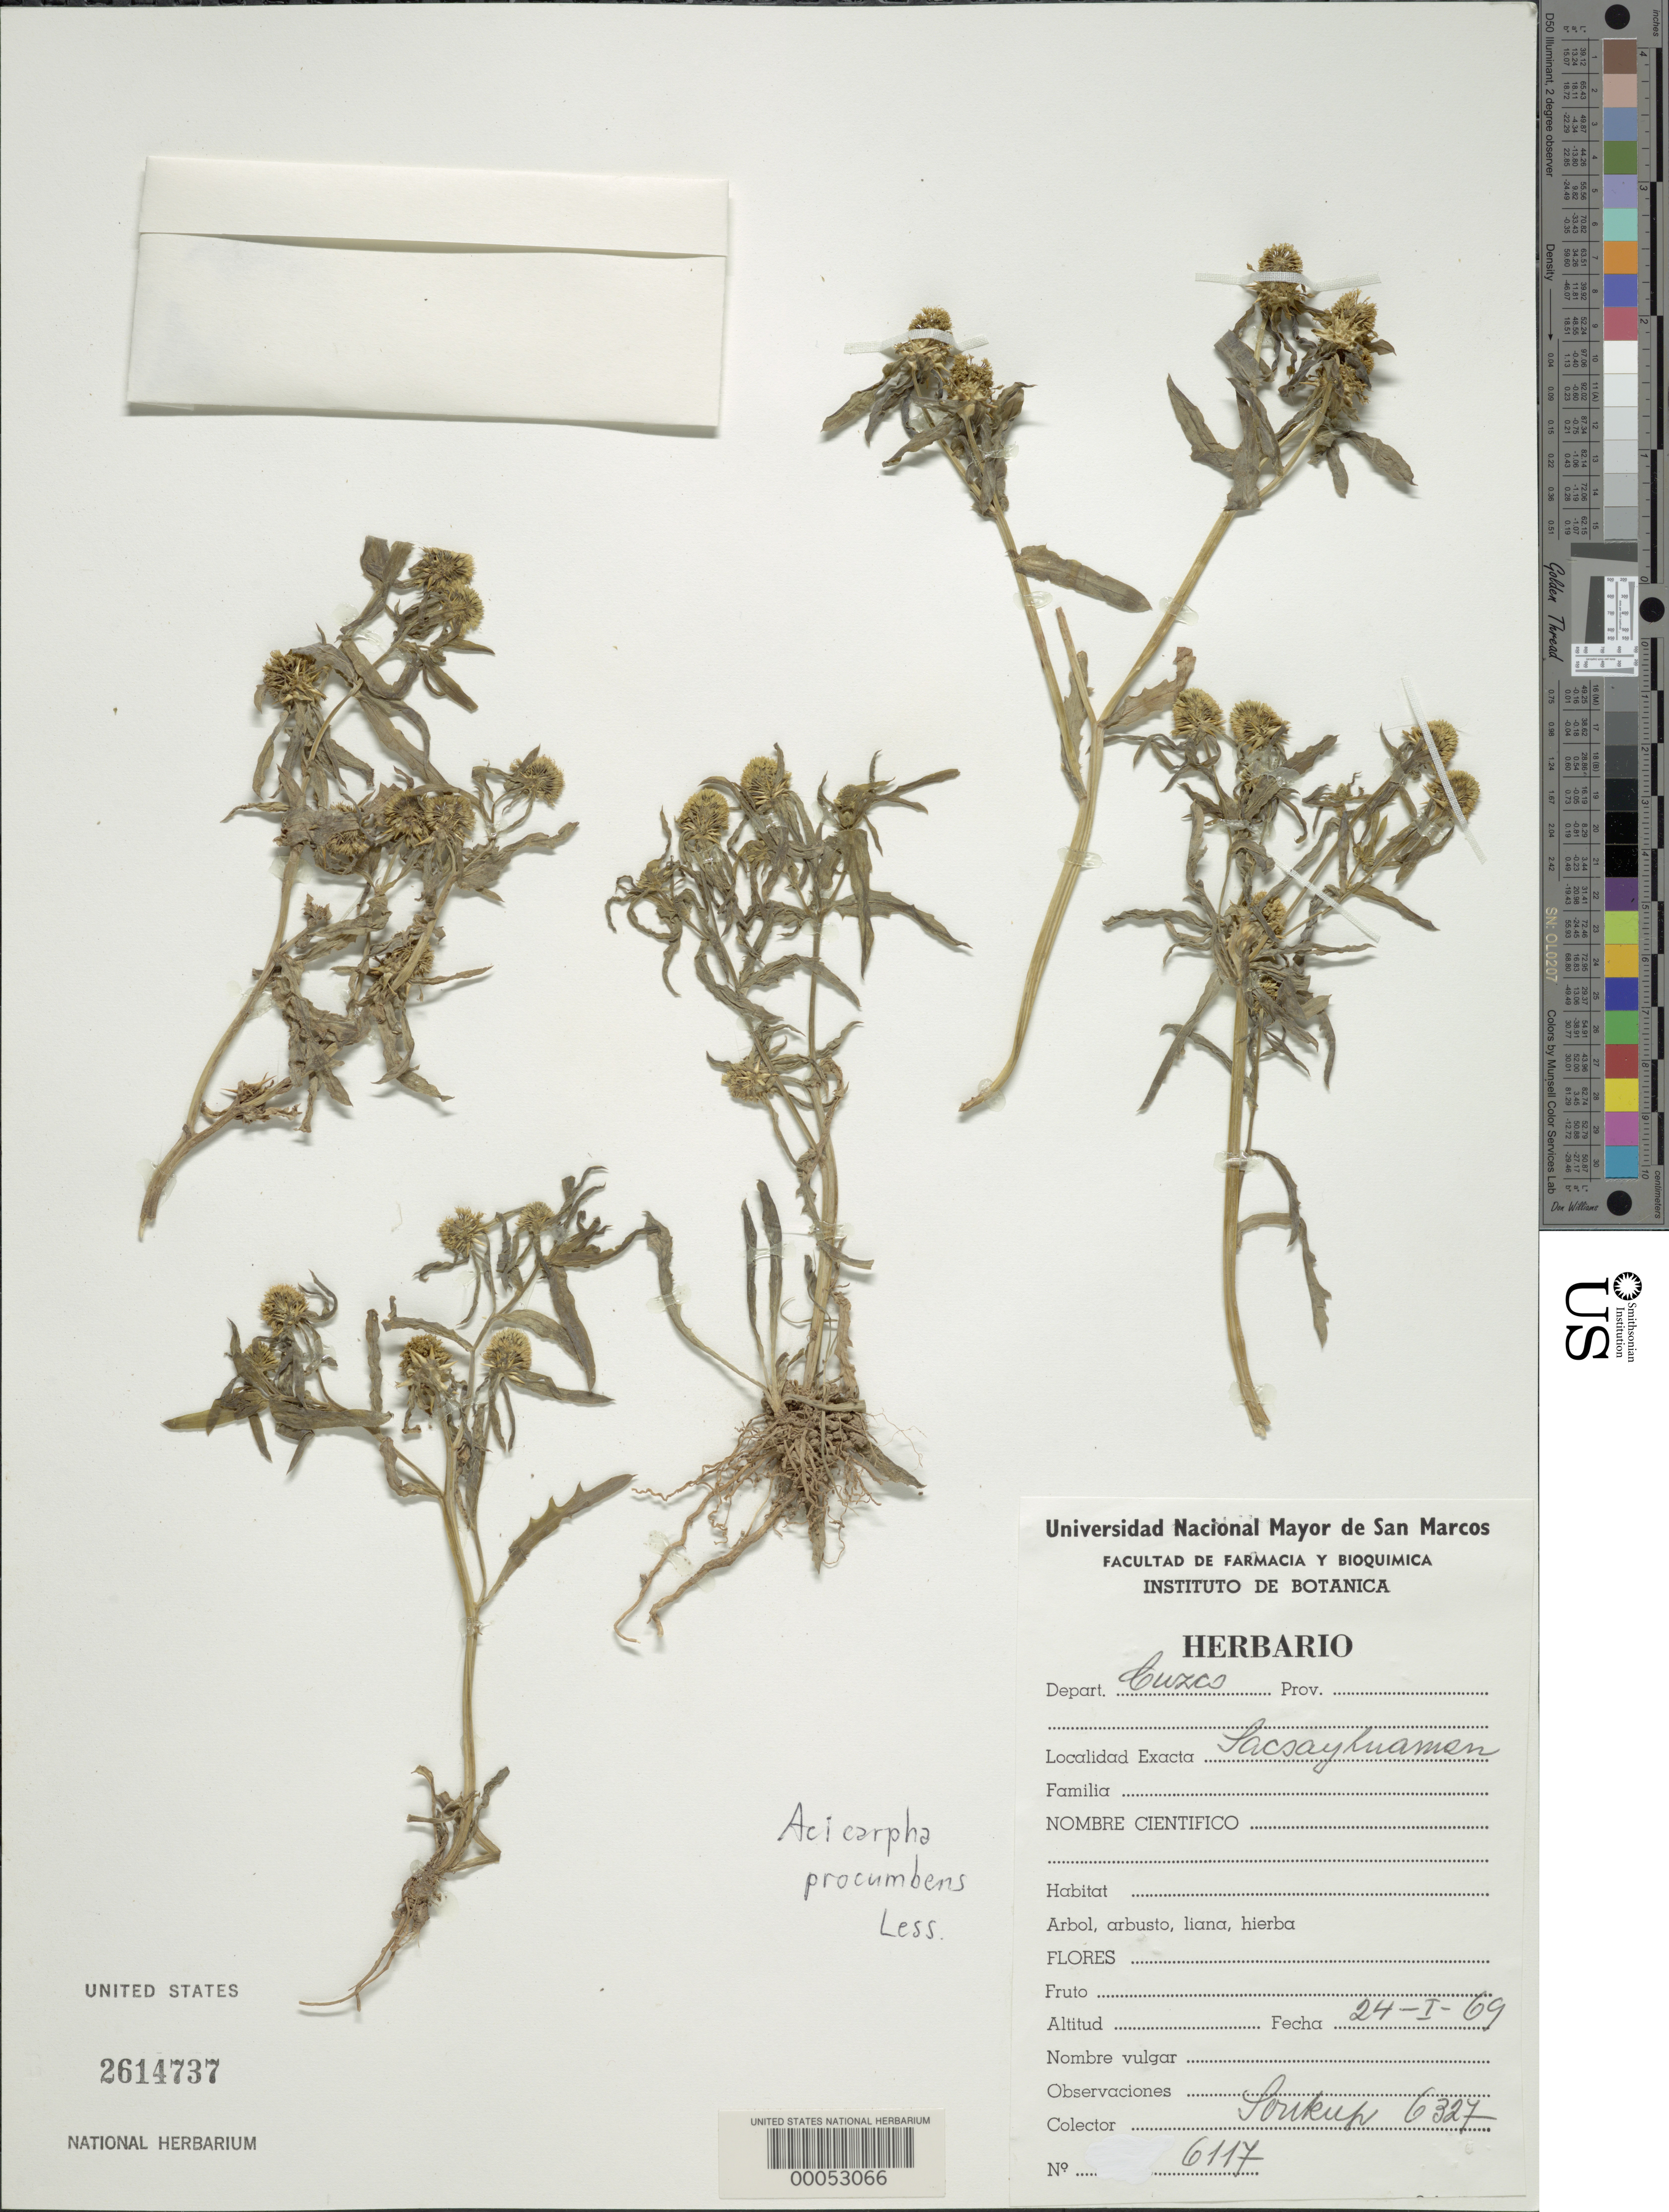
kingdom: Plantae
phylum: Tracheophyta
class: Magnoliopsida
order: Asterales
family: Calyceraceae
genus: Acicarpha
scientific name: Acicarpha procumbens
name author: Less.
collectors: J. J. Soukup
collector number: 6327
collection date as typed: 24 Jan 1969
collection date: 1969-01-24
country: Peru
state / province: Cusco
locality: Sacsayhuamon Dept. [?]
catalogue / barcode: US 2614737